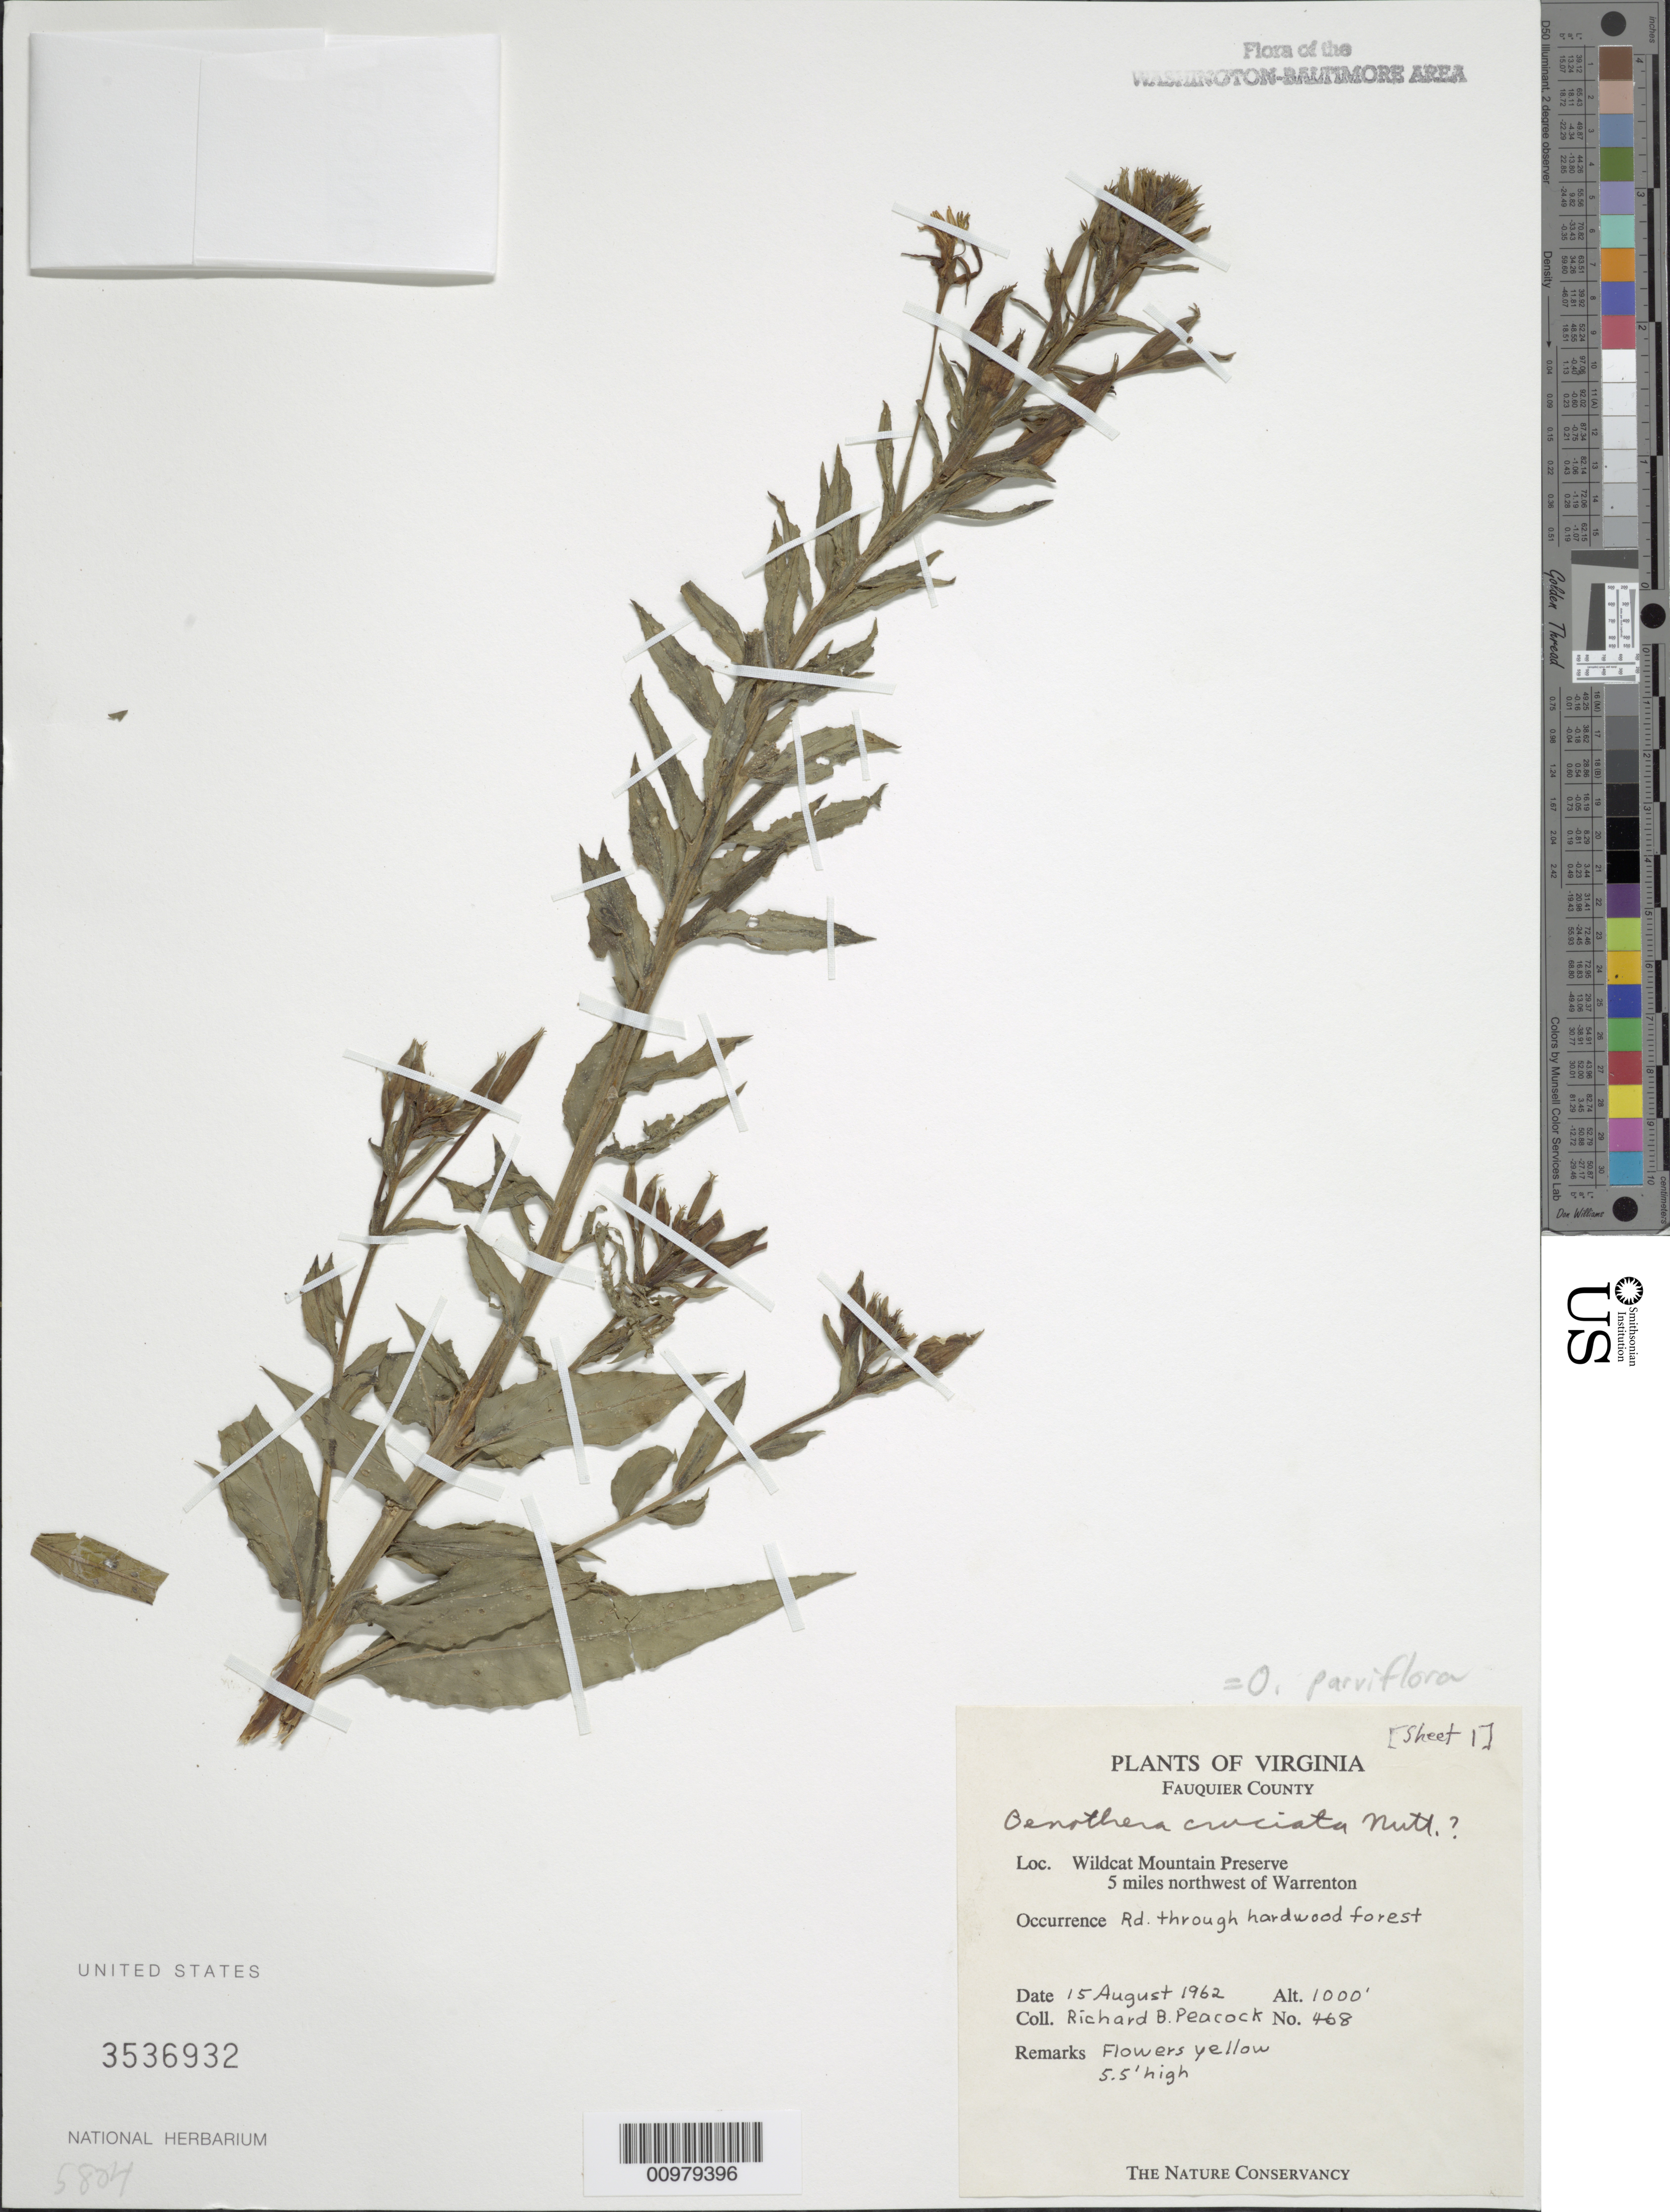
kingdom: Plantae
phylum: Tracheophyta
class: Magnoliopsida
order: Myrtales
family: Onagraceae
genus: Oenothera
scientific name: Oenothera parviflora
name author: L.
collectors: R. Peacock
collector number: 468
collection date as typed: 15 Aug 1962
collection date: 1962-08-15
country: United States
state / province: Virginia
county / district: Fauquier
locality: Wildcat Mountain Preserve, 5 miles northwest of Warrenton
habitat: rd. through hardwood forest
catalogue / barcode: US 3536932